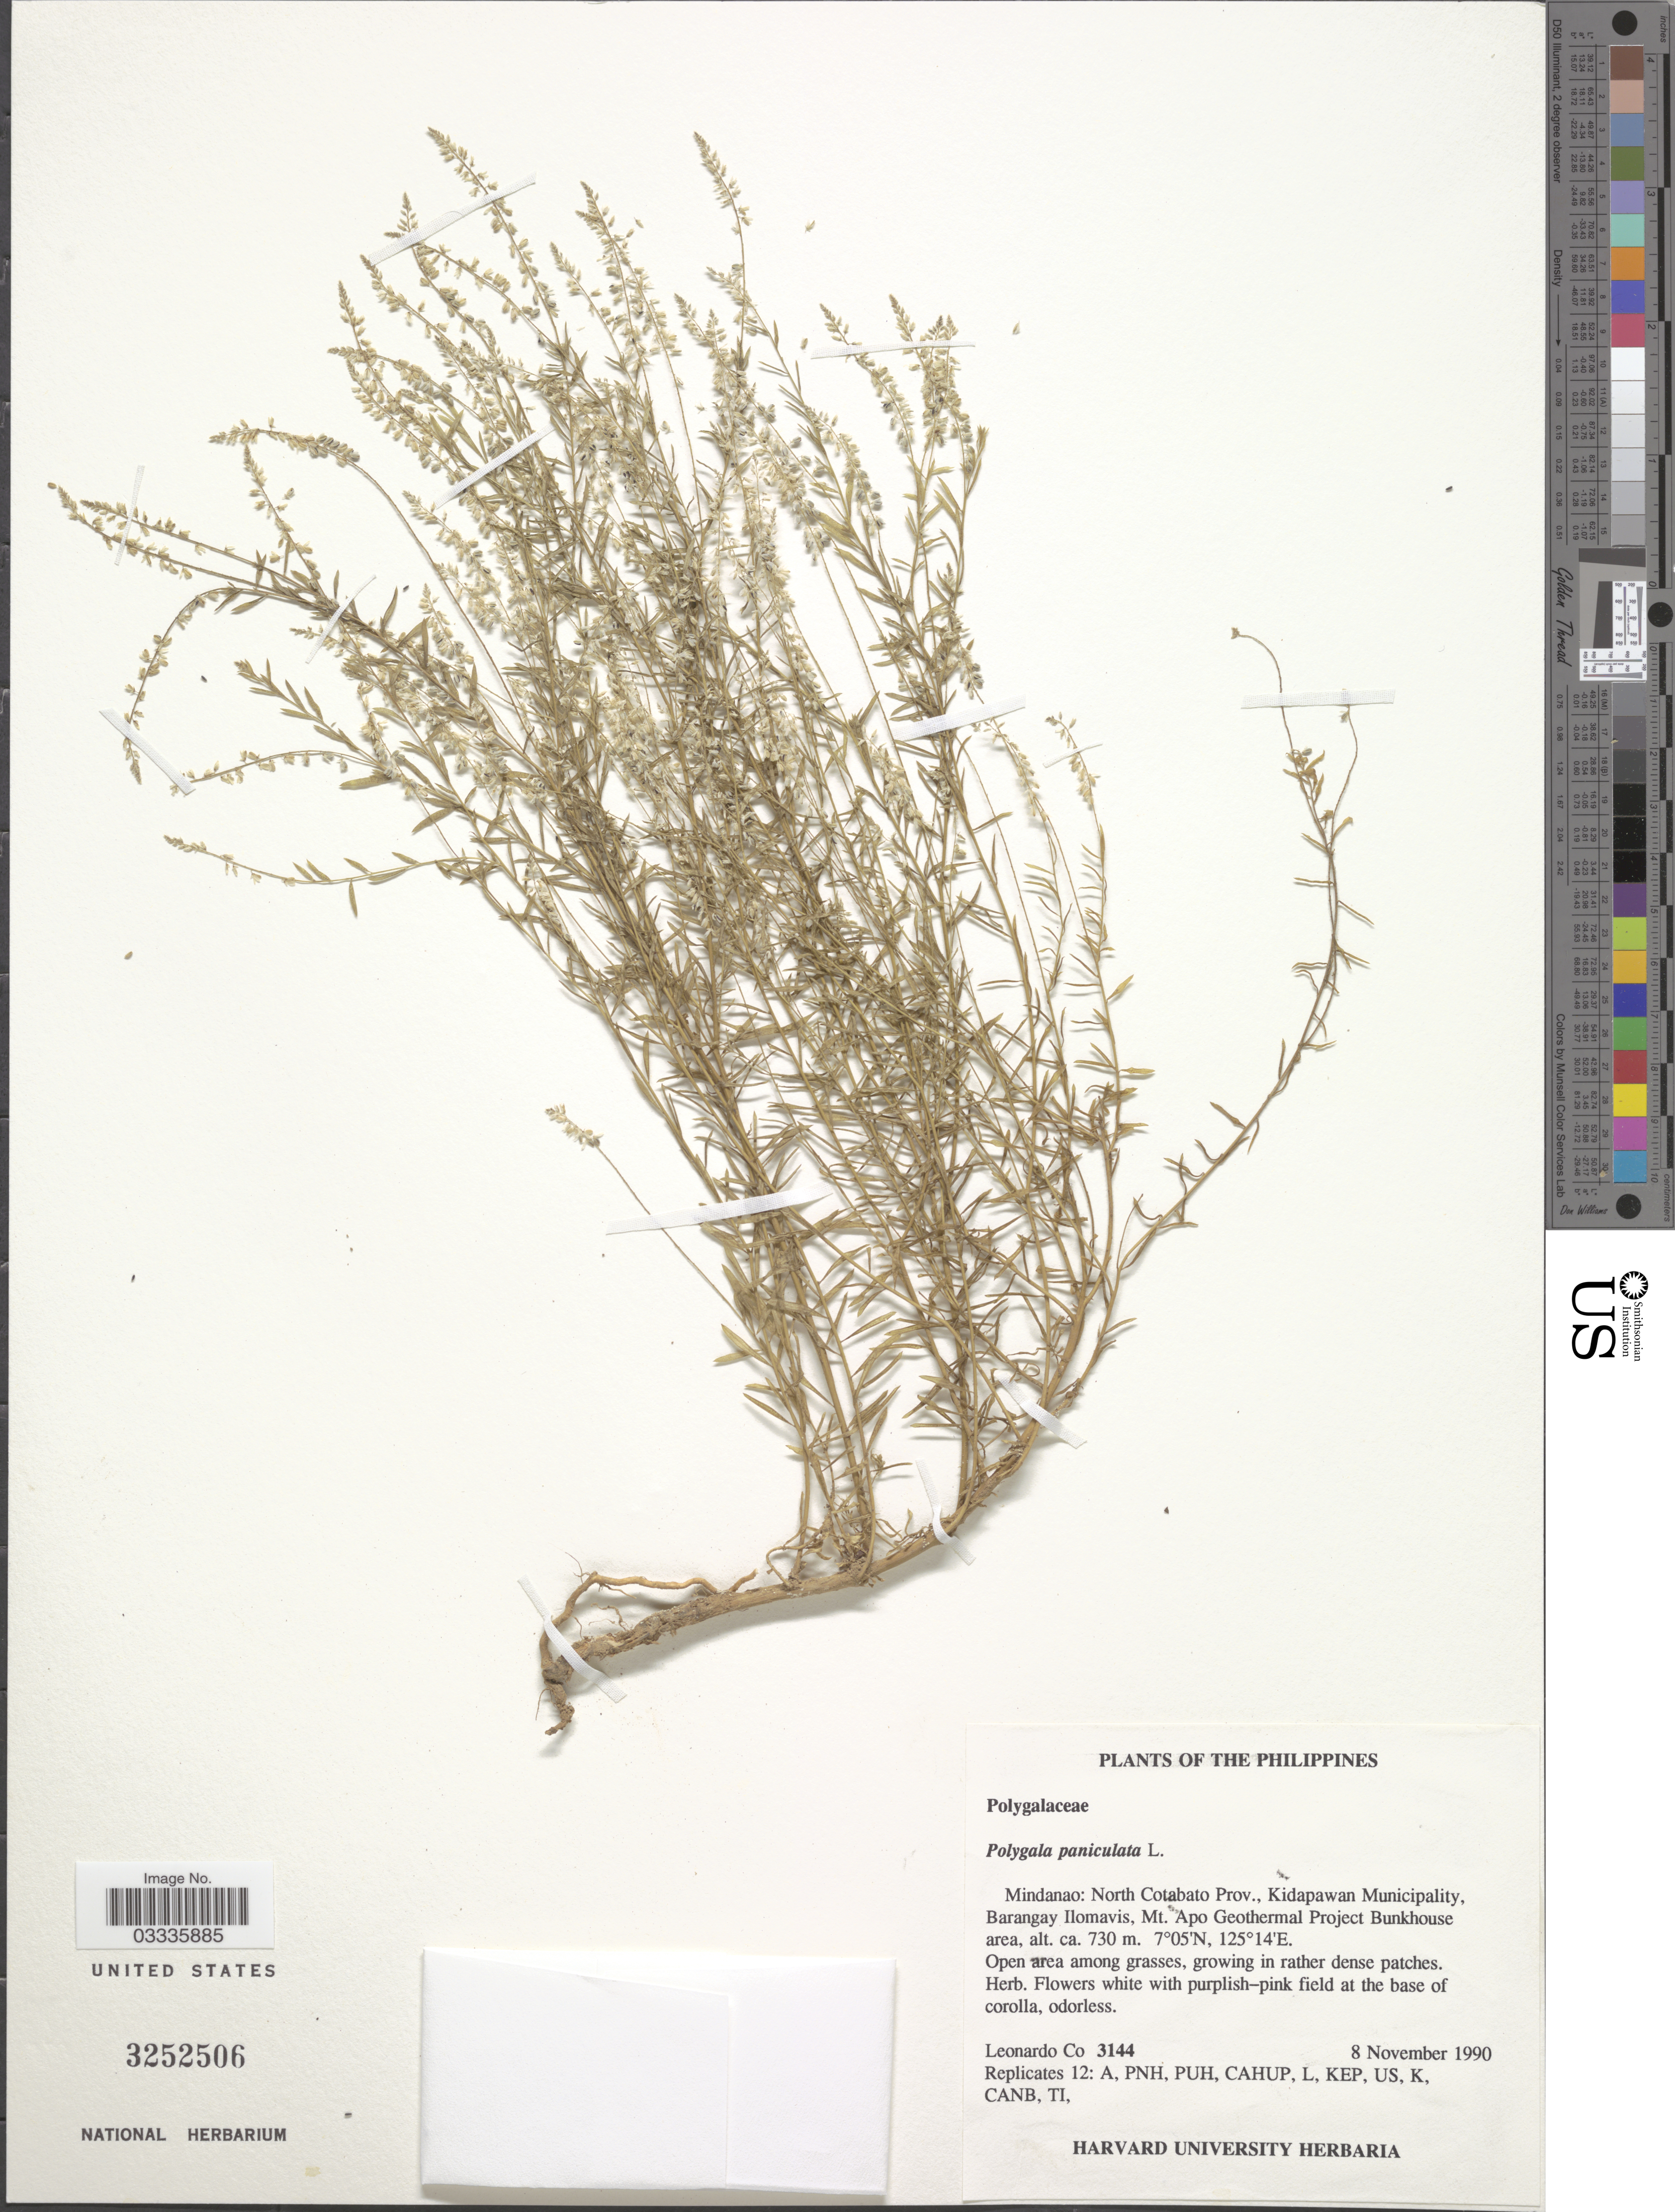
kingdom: Plantae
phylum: Tracheophyta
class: Magnoliopsida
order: Fabales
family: Polygalaceae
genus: Polygala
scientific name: Polygala paniculata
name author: L.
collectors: L. Co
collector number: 3144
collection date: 1990-11-08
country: Philippines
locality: Mindanao: North Cotabato Prov., Kidapawan Municipality, Barangay Ilomavis, Mt. Apo Geothermal Project Bunkhouse area.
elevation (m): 730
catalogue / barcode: US 3252506